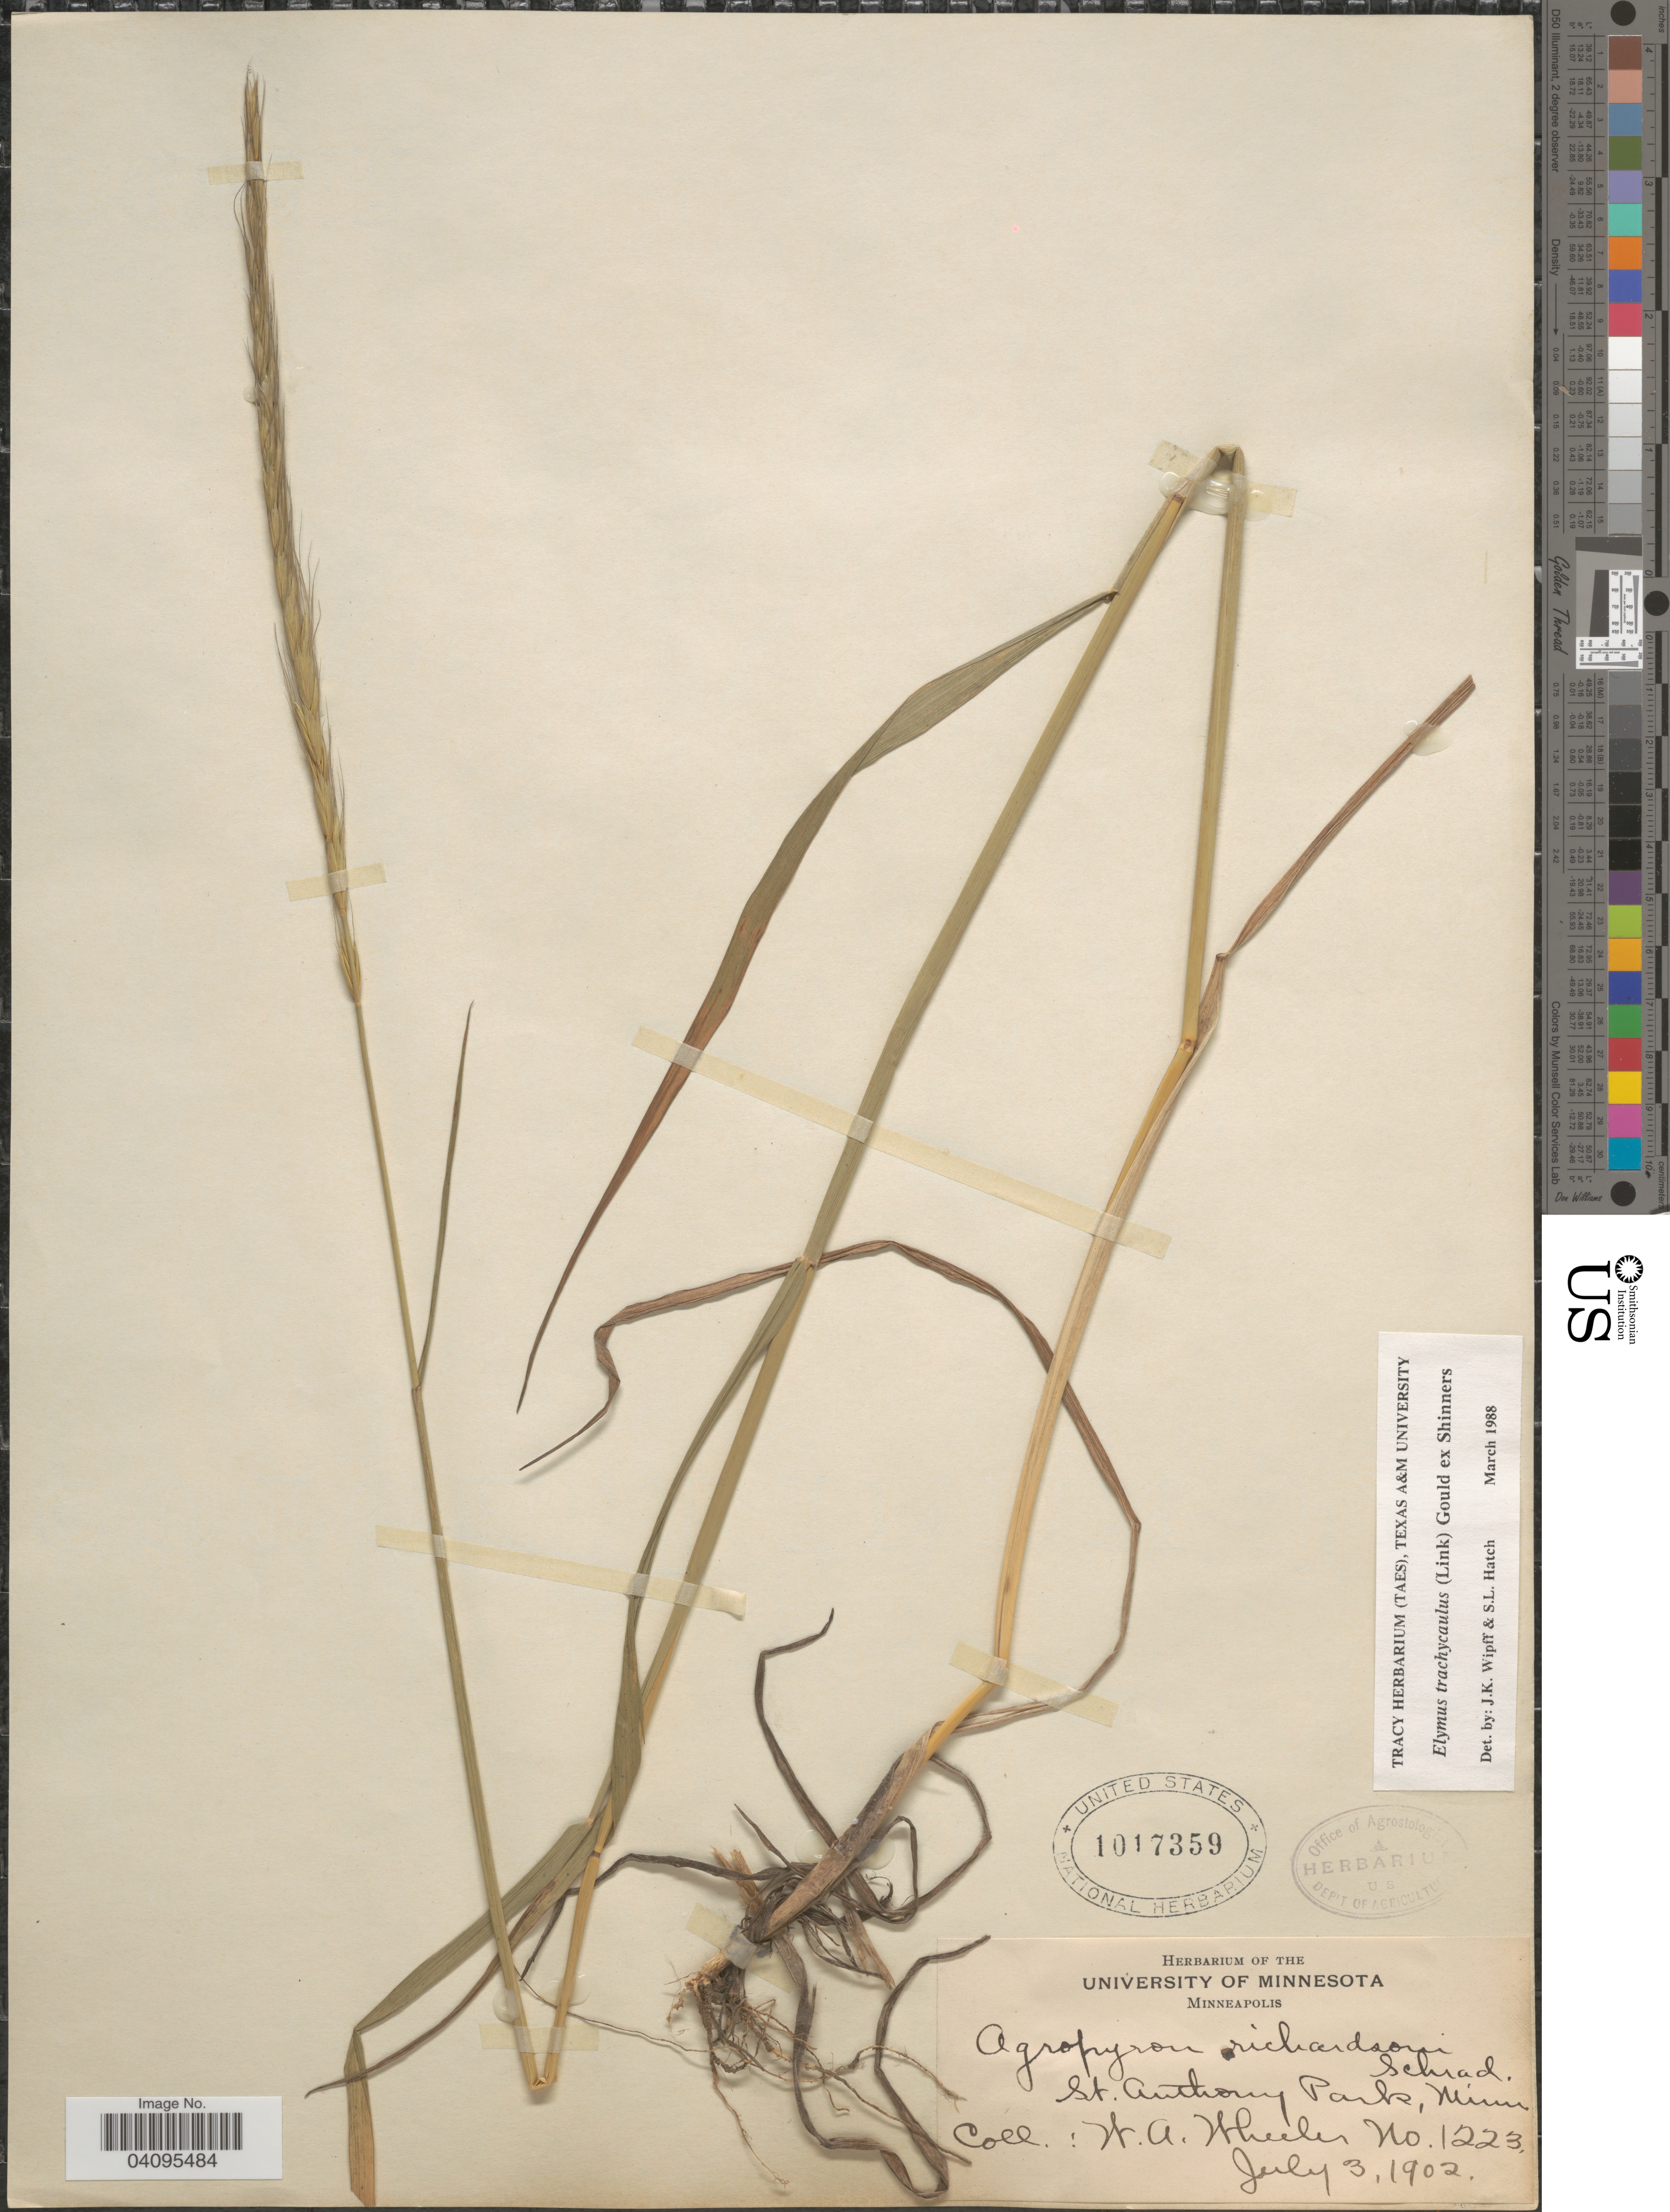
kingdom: Plantae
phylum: Tracheophyta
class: Liliopsida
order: Poales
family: Poaceae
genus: Elymus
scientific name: Elymus trachycaulus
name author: (Link) Gould ex Shinners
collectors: W. Wheeler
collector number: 1223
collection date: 1902-07-03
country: United States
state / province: Minnesota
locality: St. Anthony Park.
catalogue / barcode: US 1017359